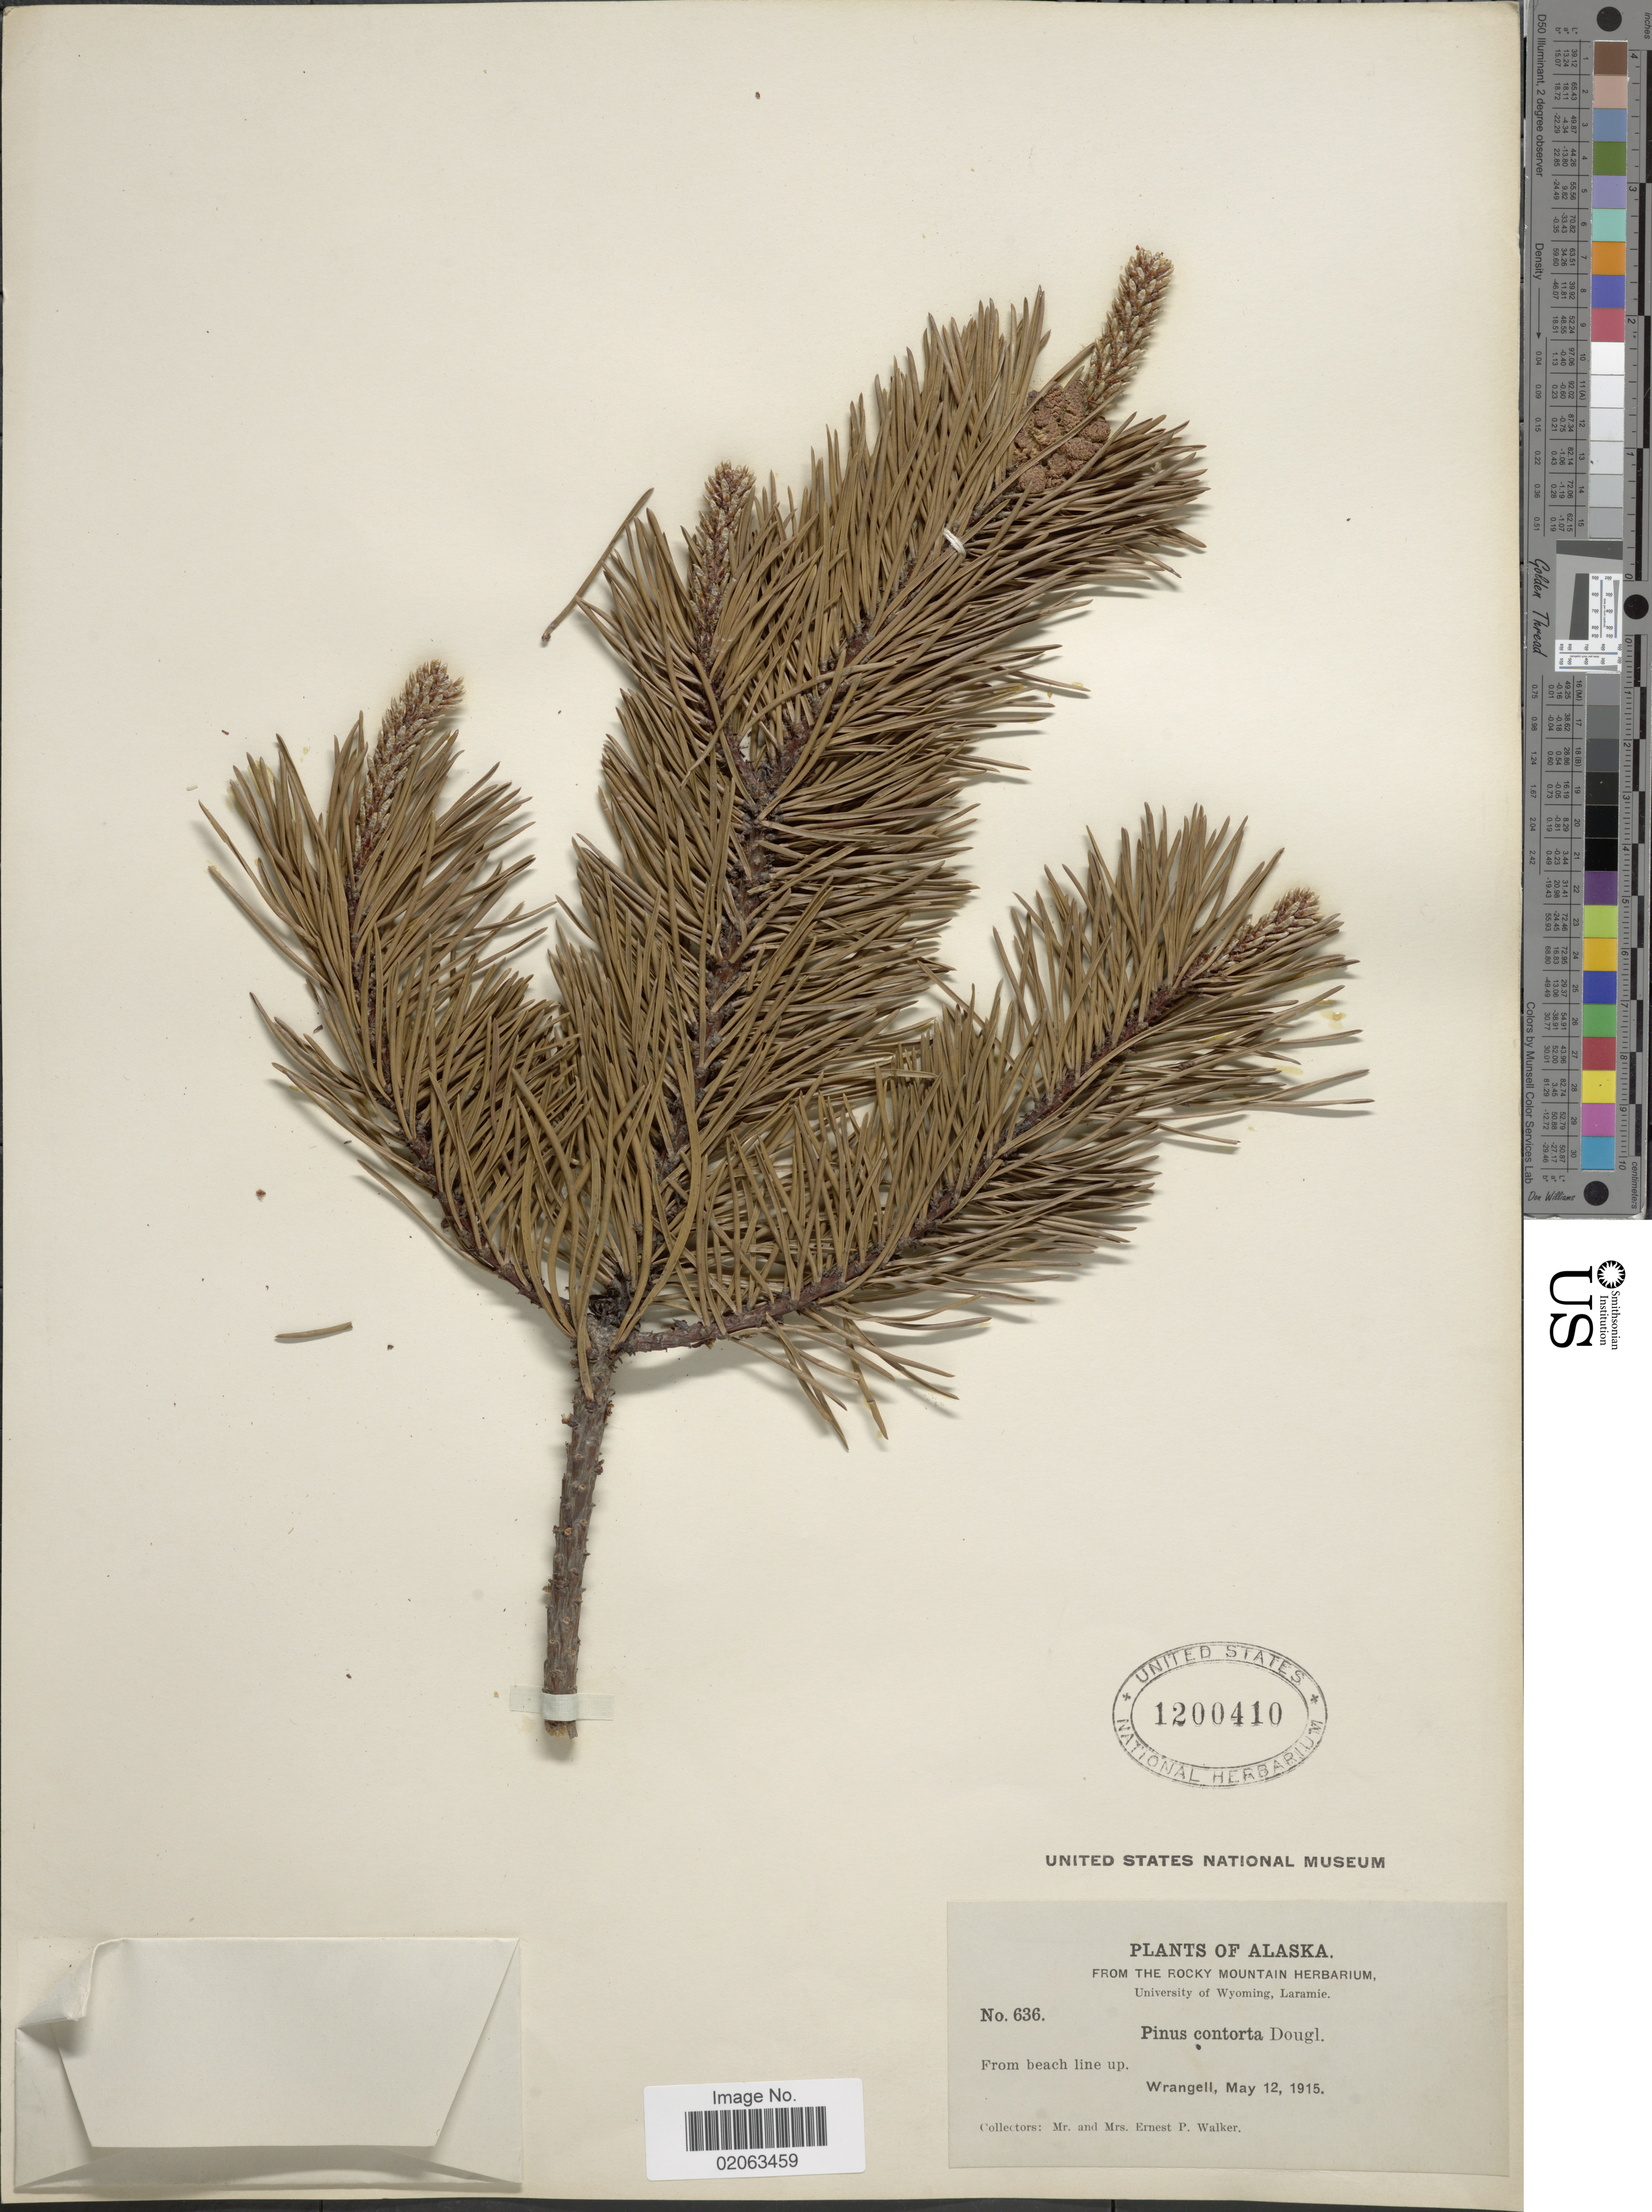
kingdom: Plantae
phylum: Tracheophyta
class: Pinopsida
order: Pinales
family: Pinaceae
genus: Pinus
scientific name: Pinus contorta var. contorta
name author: Douglas ex Loudon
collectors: E. P. Walker & E. Walker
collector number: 636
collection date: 1915-05-12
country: United States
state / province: Alaska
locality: From beach line up. Wrangell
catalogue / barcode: US 1200410